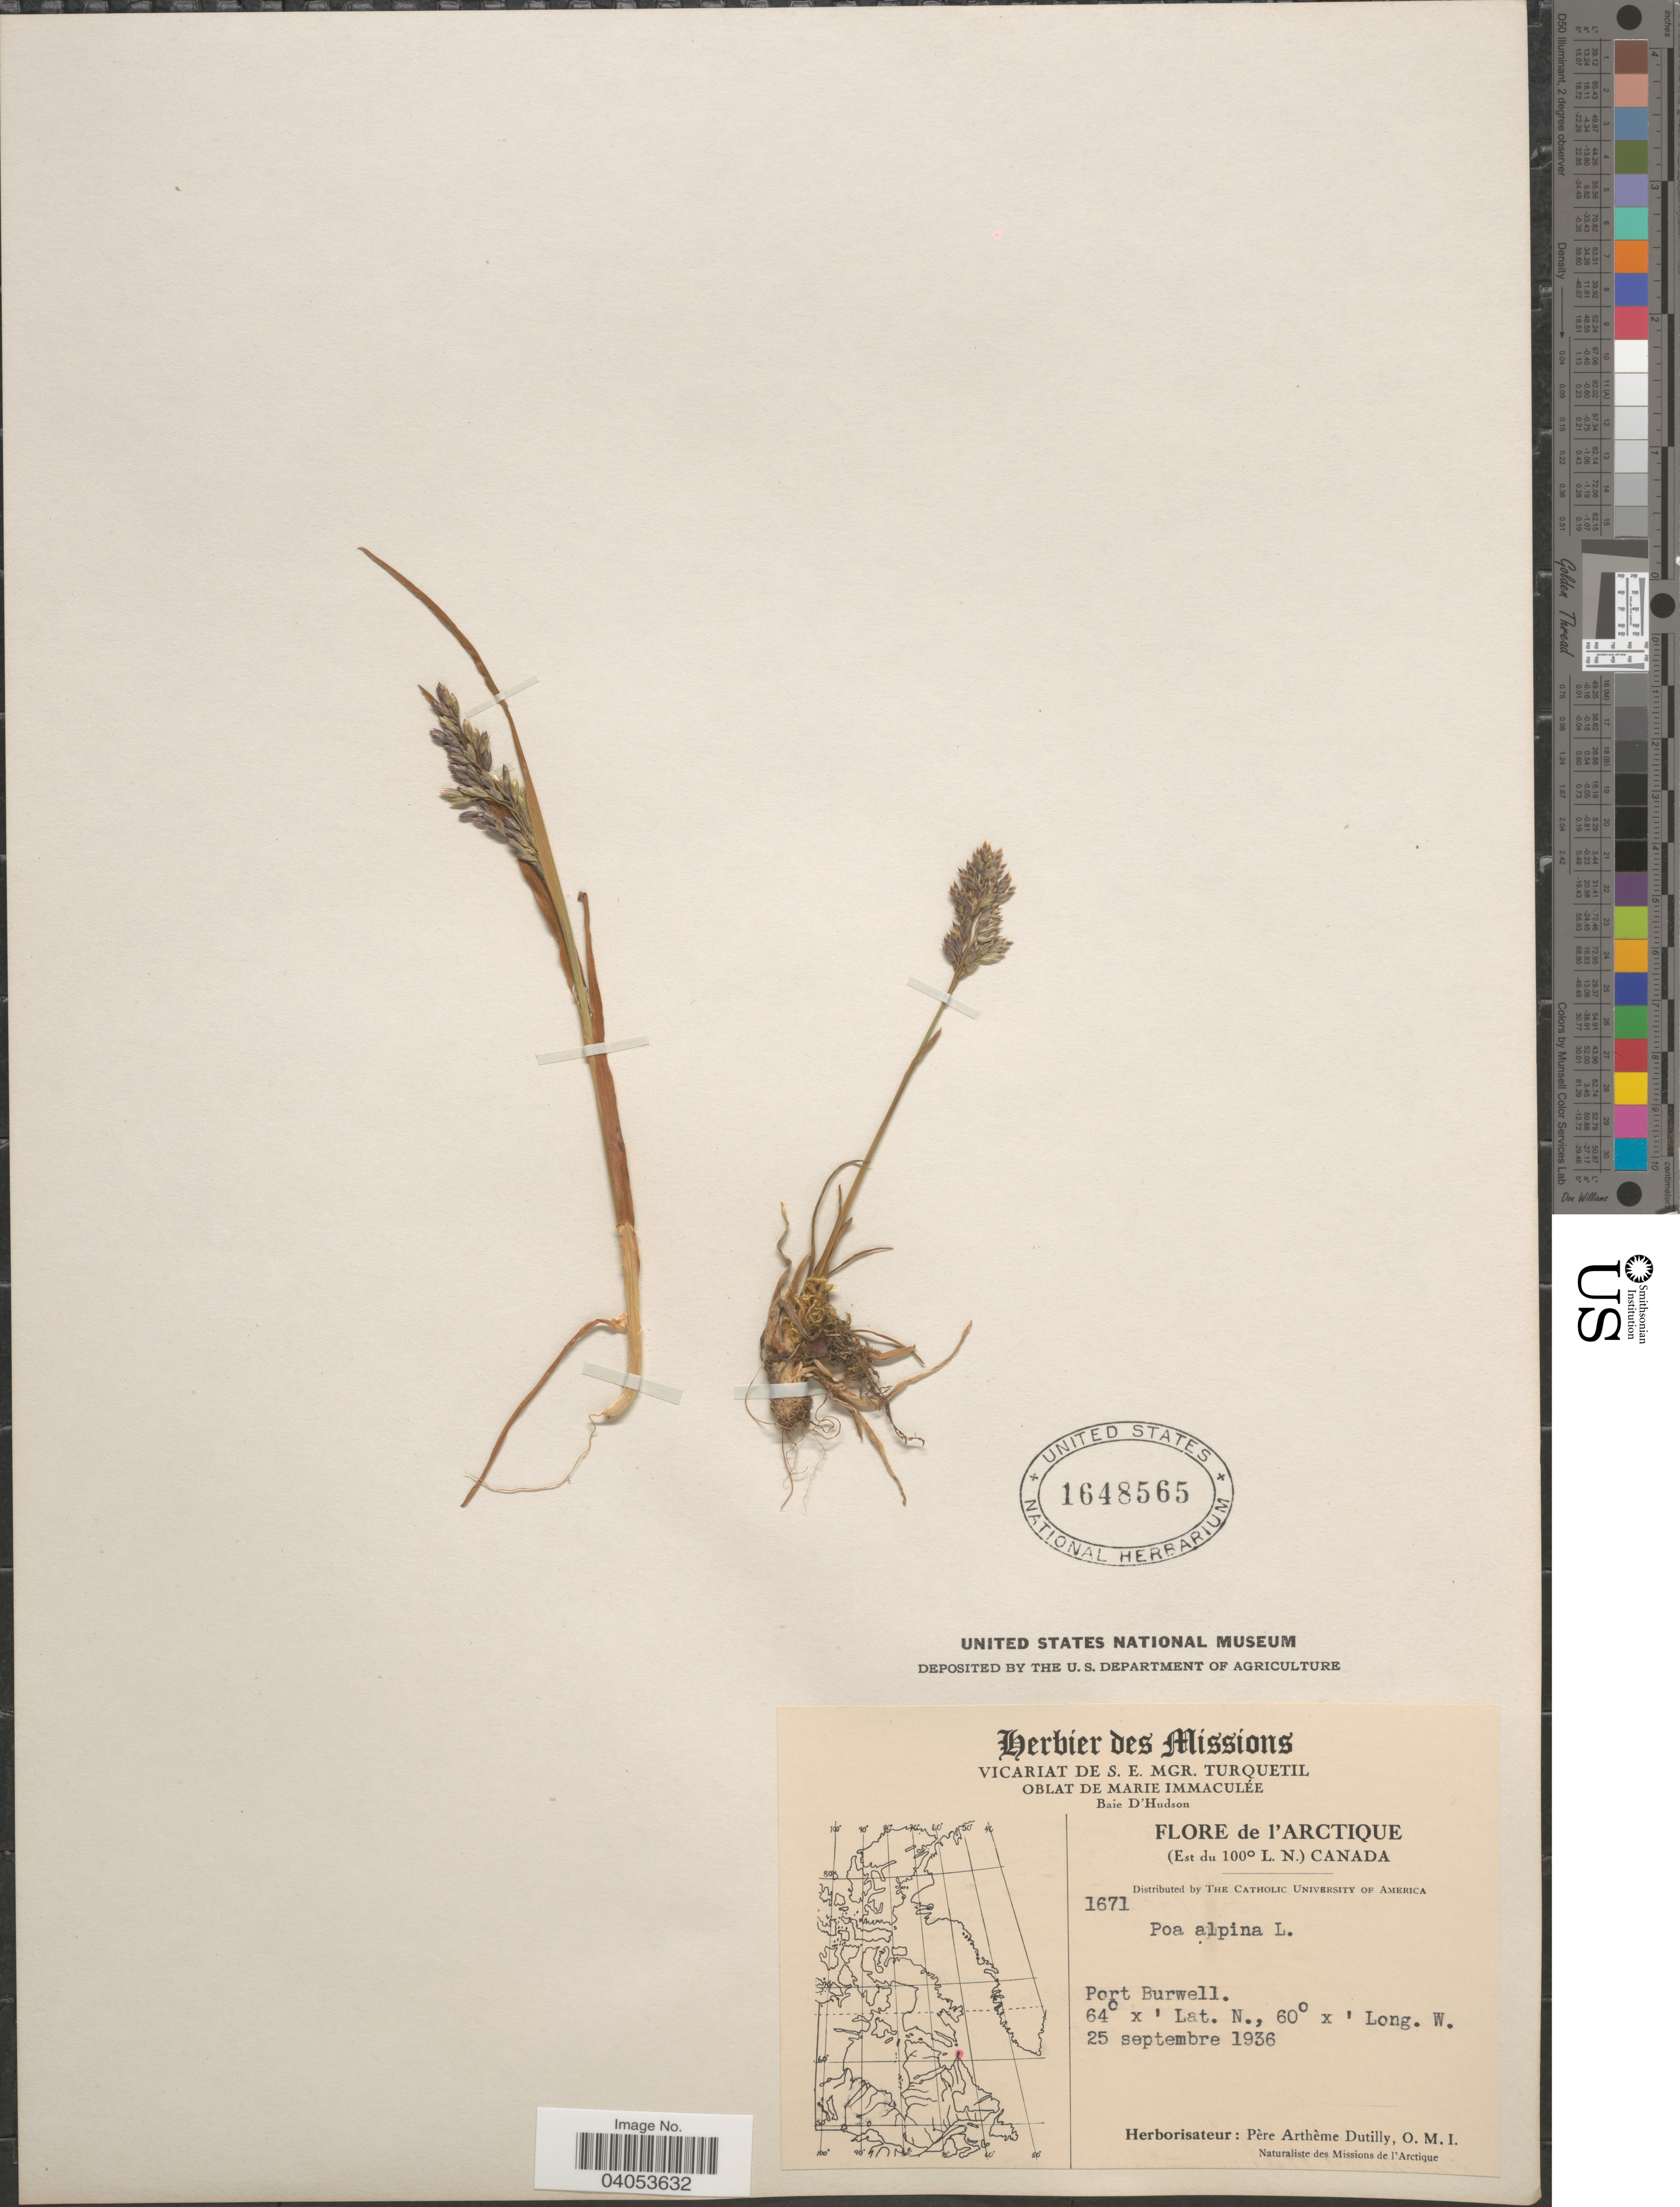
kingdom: Plantae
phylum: Tracheophyta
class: Liliopsida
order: Poales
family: Poaceae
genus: Poa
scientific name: Poa alpina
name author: L.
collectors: P. Dutilly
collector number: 1671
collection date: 1936-09-25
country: Canada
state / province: Ontario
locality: L'Arctique. (Est du 100° L. N.). Port Burwell.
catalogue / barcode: US 1648565